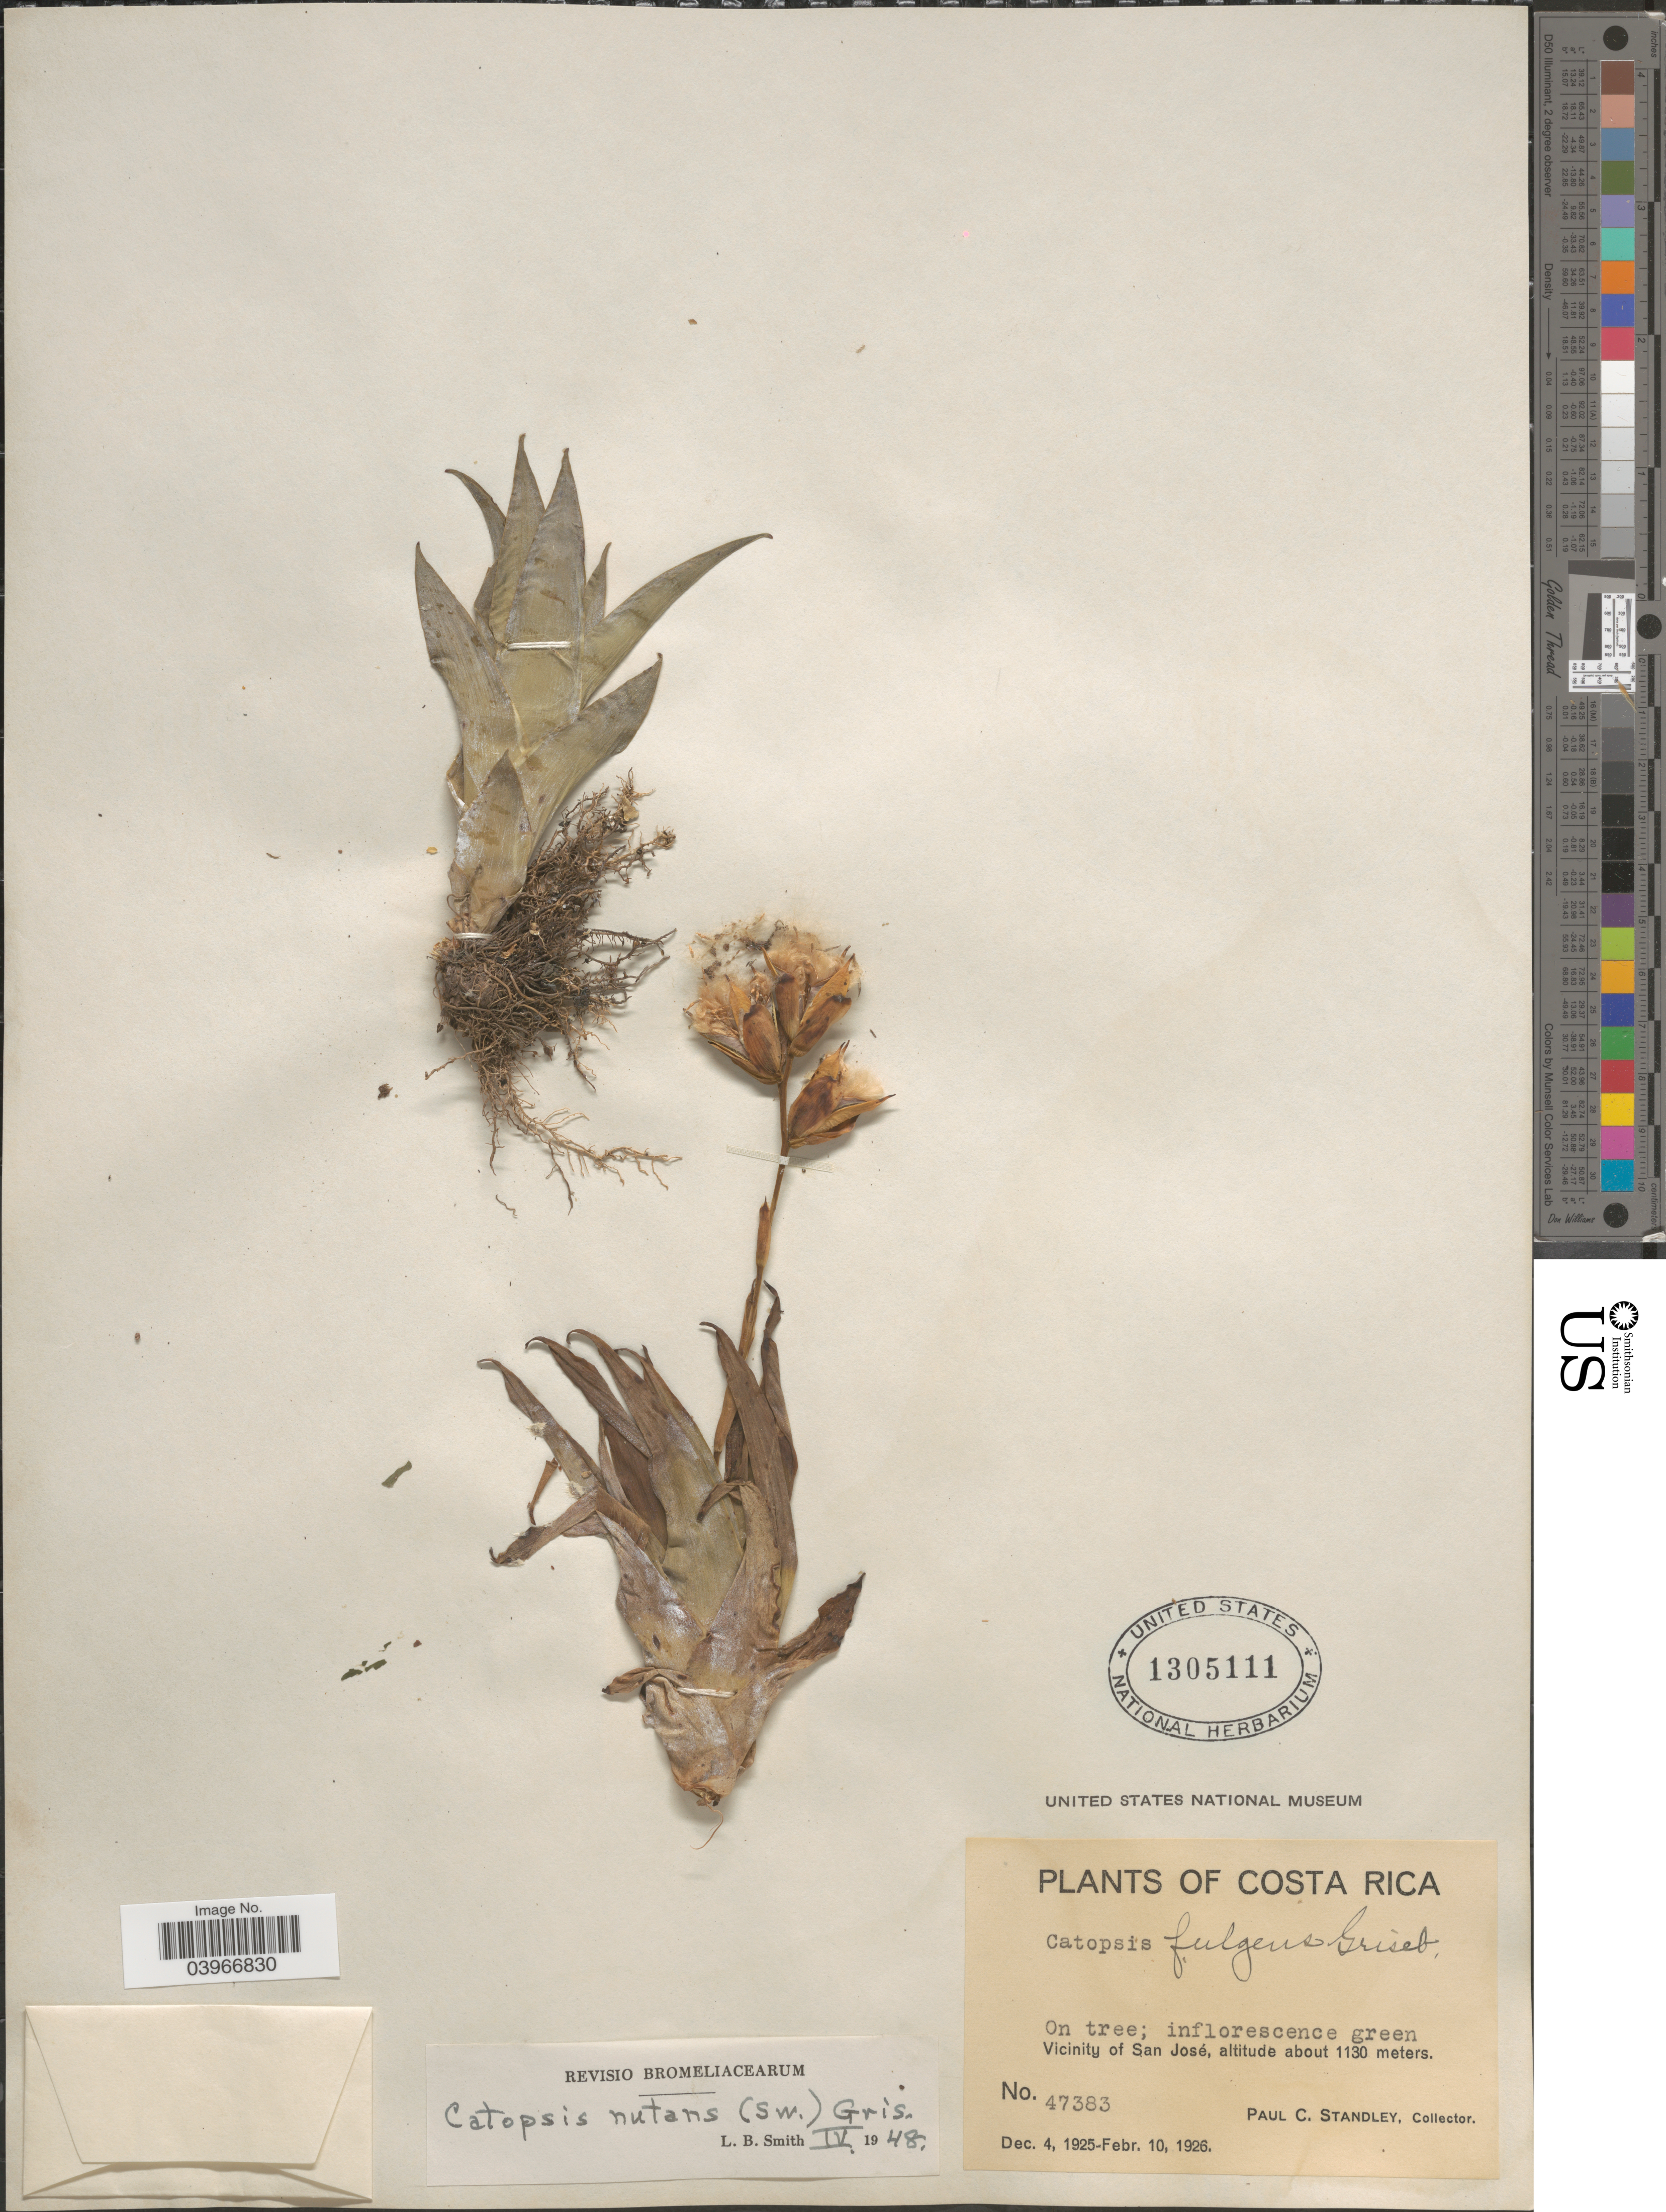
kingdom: Plantae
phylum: Tracheophyta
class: Liliopsida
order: Poales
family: Bromeliaceae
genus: Catopsis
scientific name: Catopsis nutans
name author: (Sw.) Griseb.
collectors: P. C. Standley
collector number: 47383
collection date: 1925-12-04/1926-02-10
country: Costa Rica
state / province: San José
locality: Vicinity of San José.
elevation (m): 1130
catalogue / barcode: US 1305111